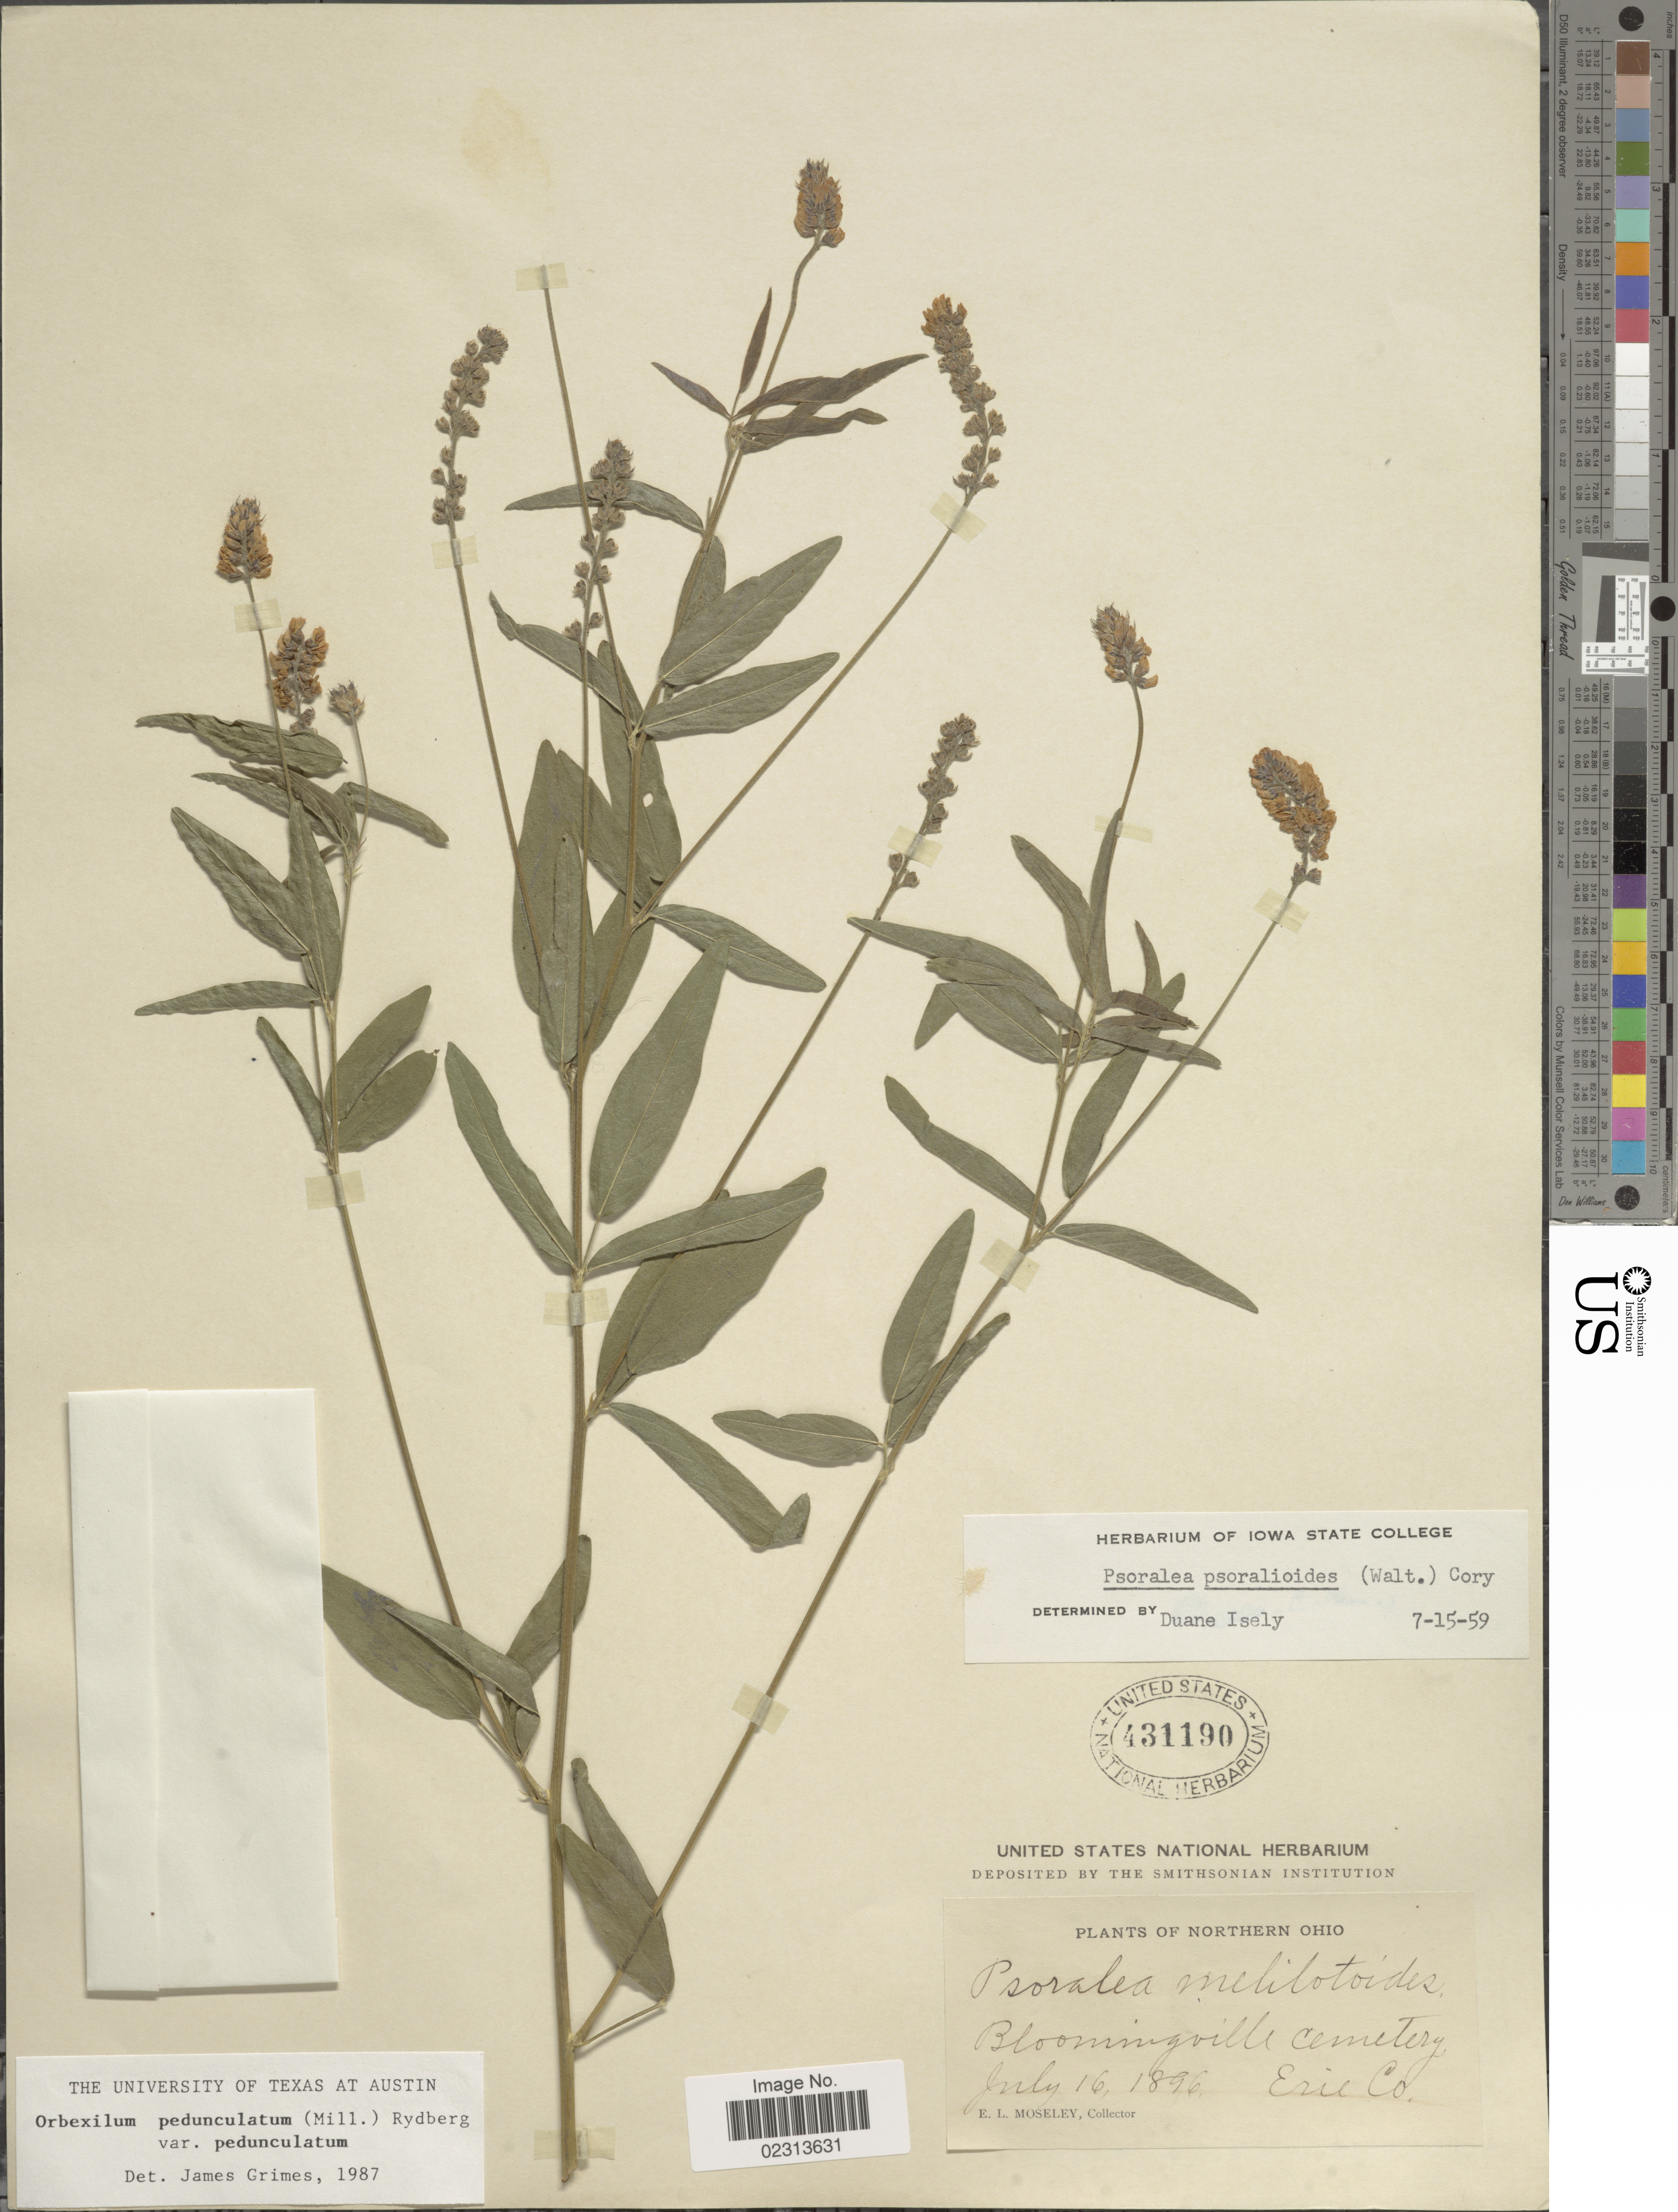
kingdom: Plantae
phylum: Tracheophyta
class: Magnoliopsida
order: Fabales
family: Fabaceae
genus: Orbexilum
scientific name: Orbexilum pedunculatum var. pedunculatum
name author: (Miller) Rydberg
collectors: E. Moseley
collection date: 1896-07-16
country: United States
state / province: Ohio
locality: Northern Ohio, Bloomingville Cemetery, Erie Co.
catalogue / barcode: US 431190